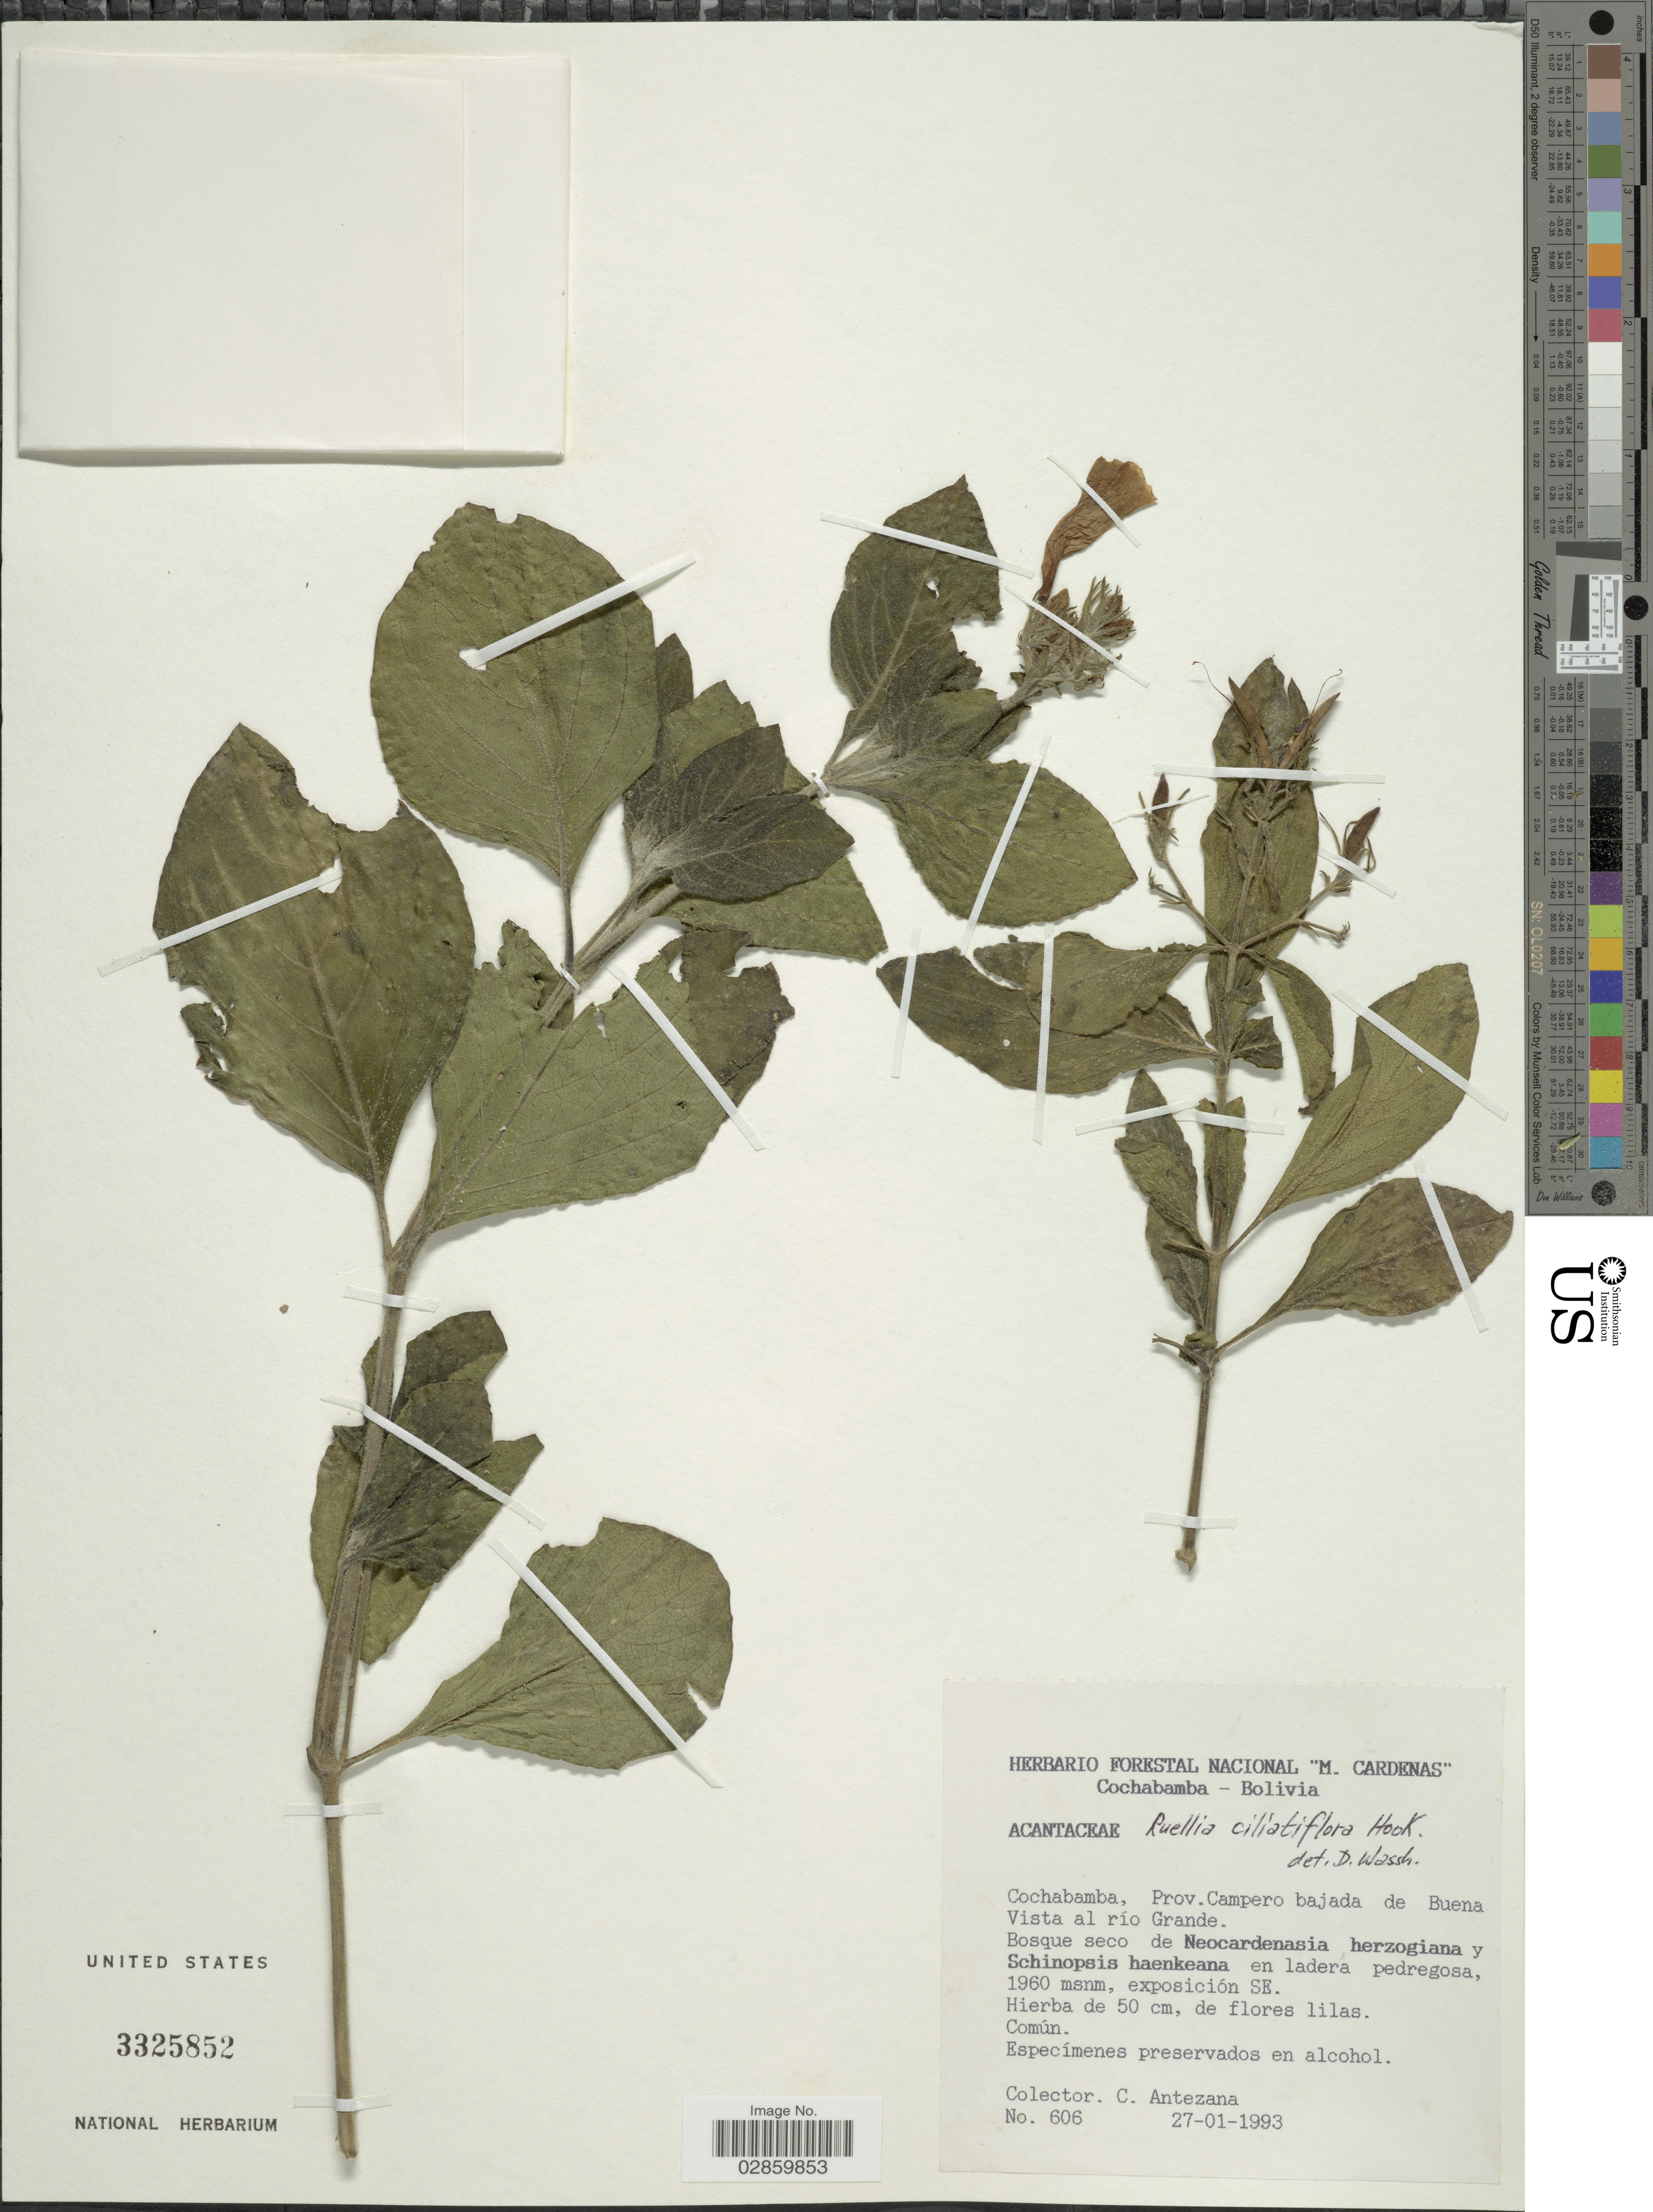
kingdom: Plantae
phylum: Tracheophyta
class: Magnoliopsida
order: Lamiales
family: Acanthaceae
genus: Ruellia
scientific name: Ruellia ciliatiflora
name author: Hook.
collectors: C. Antezana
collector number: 606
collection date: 1993-01-27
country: Bolivia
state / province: Cochabamba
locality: Prov. Campero bajada de Buena Vista al río Grande.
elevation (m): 1960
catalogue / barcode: US 3325852